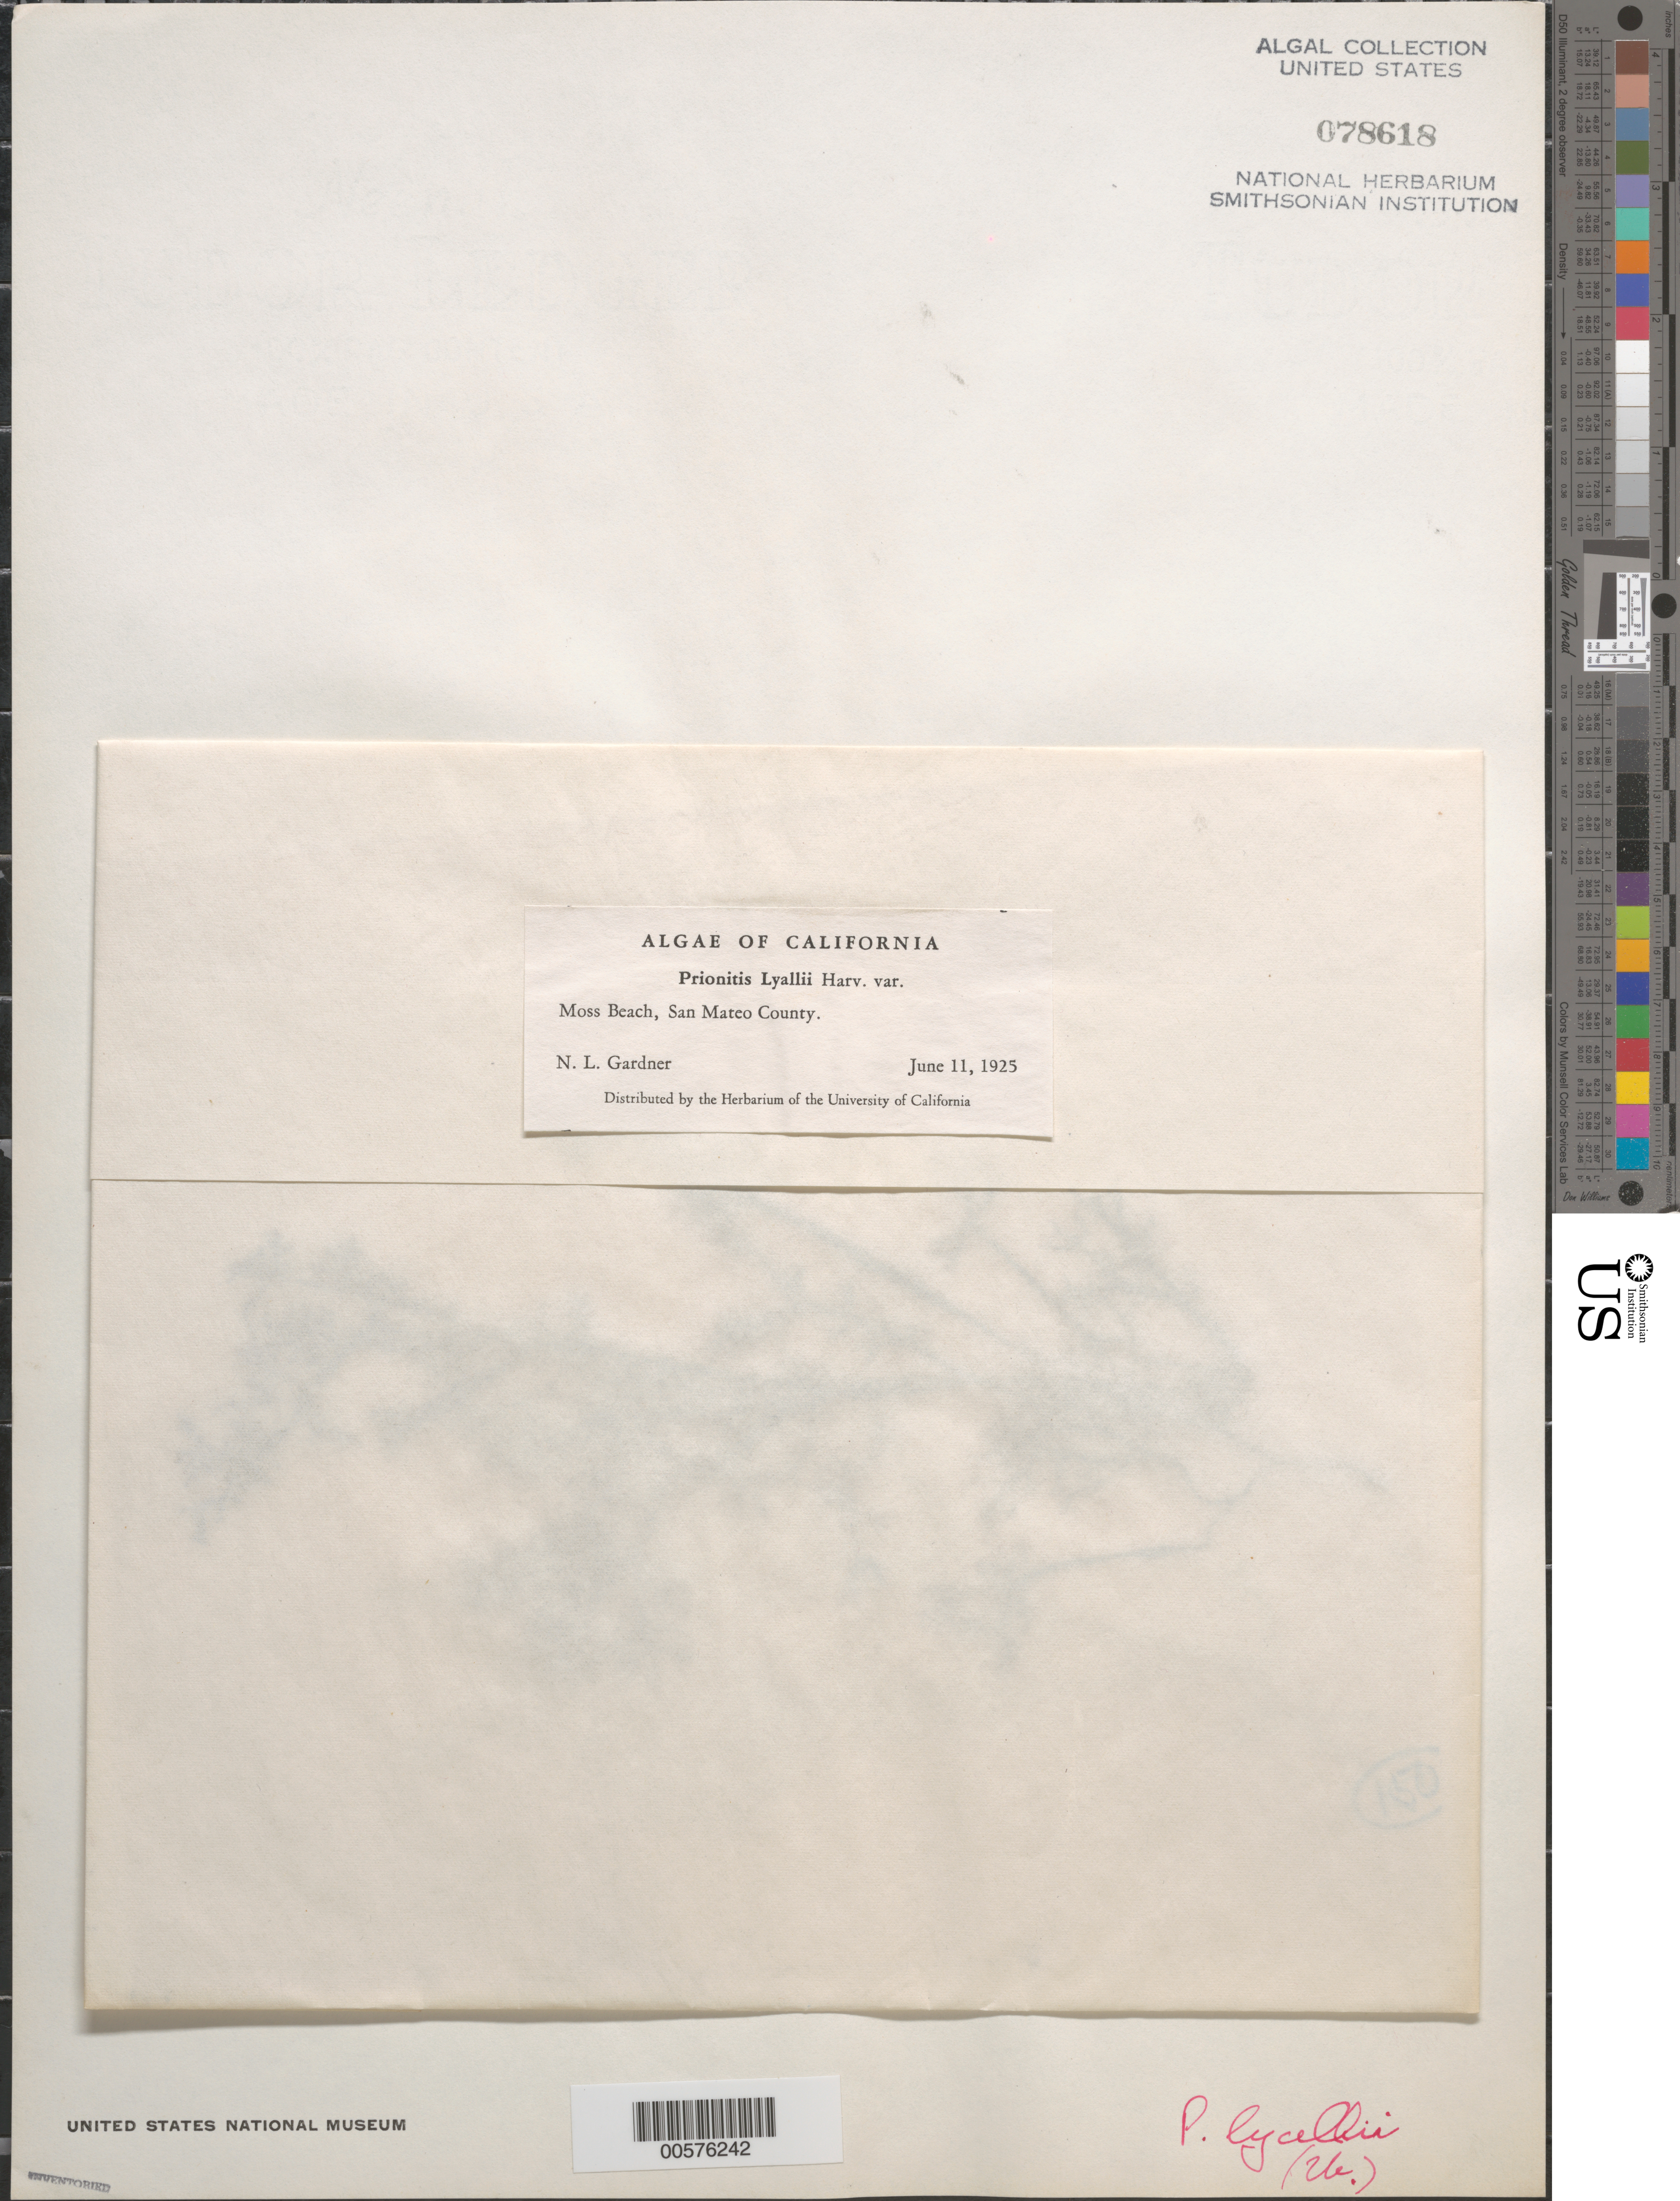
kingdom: Plantae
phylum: Rhodophyta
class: Florideophyceae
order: Cryptonemiales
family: Cryptonemiaceae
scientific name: Prionitis sternbergii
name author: (C. Agardh) J. Agardh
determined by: Algae name updating Project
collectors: N. Gardner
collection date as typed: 11 Jun 1925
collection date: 1925-06-11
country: United States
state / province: California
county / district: San Mateo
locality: Moss Beach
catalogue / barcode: US 78618